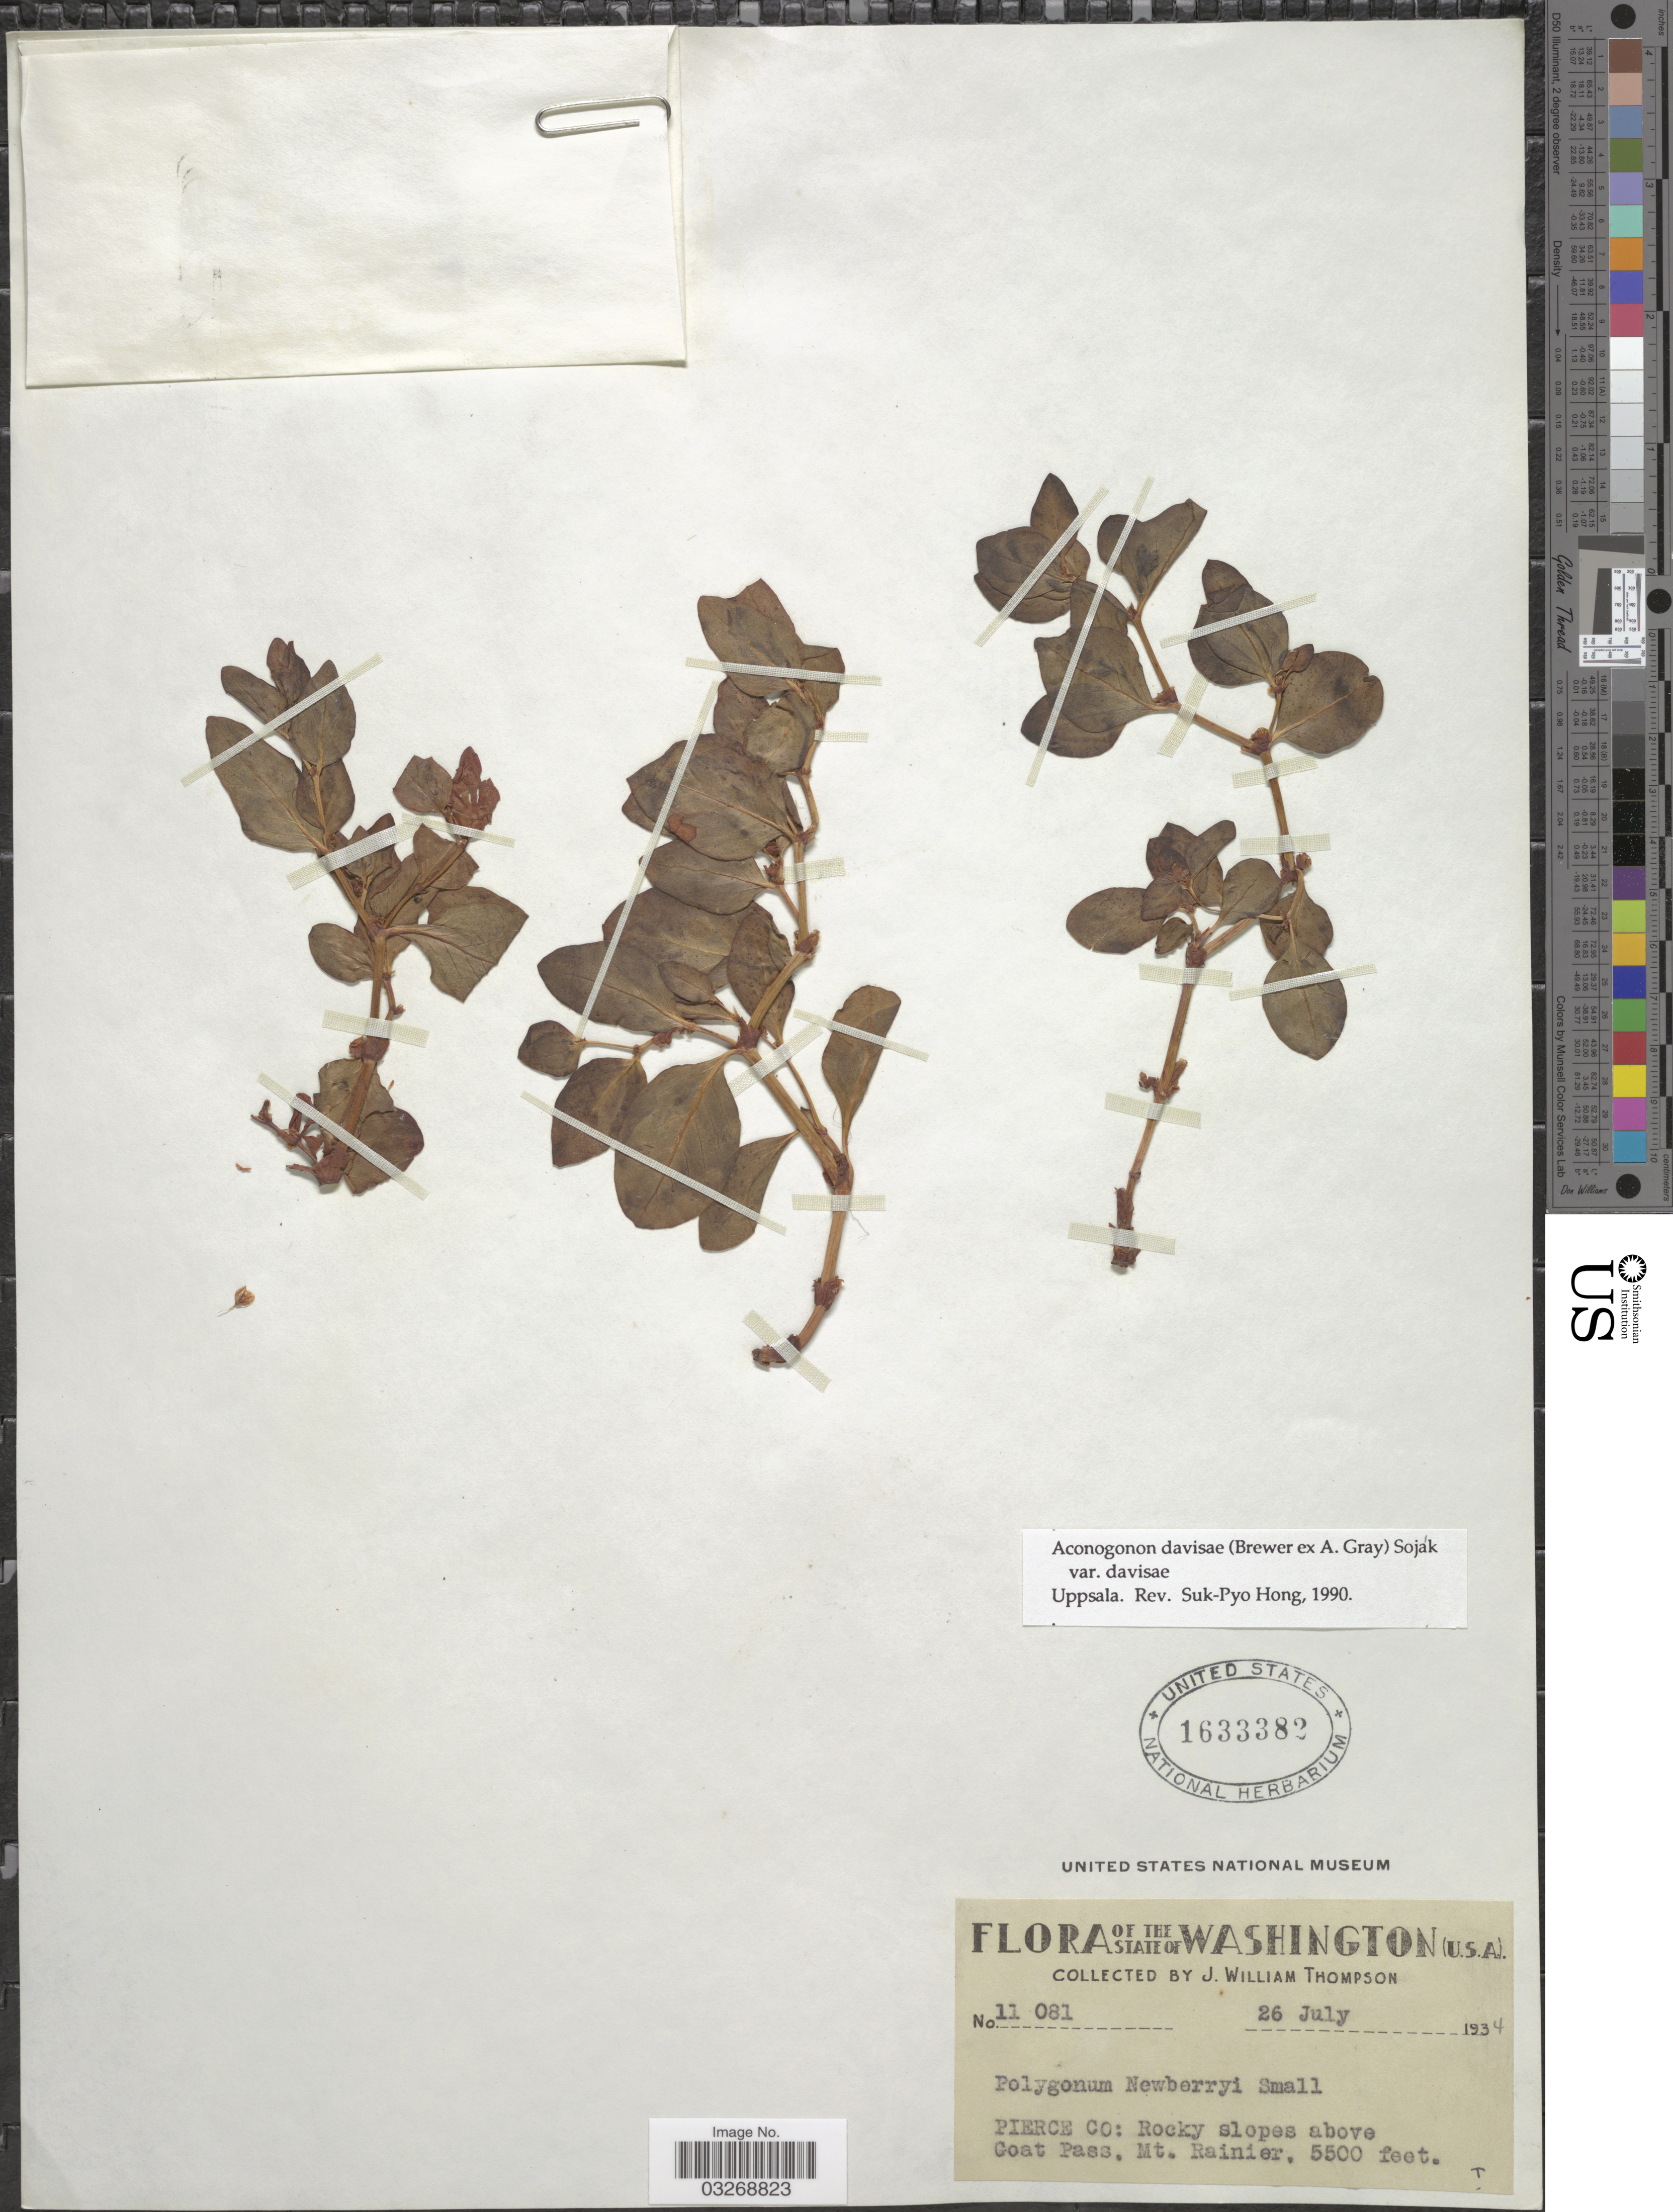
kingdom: Plantae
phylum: Tracheophyta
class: Magnoliopsida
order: Caryophyllales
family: Polygonaceae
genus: Koenigia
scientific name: Koenigia davisiae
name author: (W.H. Brewer ex A. Gray) T.M. Schust. & Reveal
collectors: J. W. Thompson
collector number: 11081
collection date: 1934-07-26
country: United States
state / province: Washington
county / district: Pierce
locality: Pierce Co: Rocky slopes above Goat Pass. Mt. Rainier.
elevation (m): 1676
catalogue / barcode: US 1633382